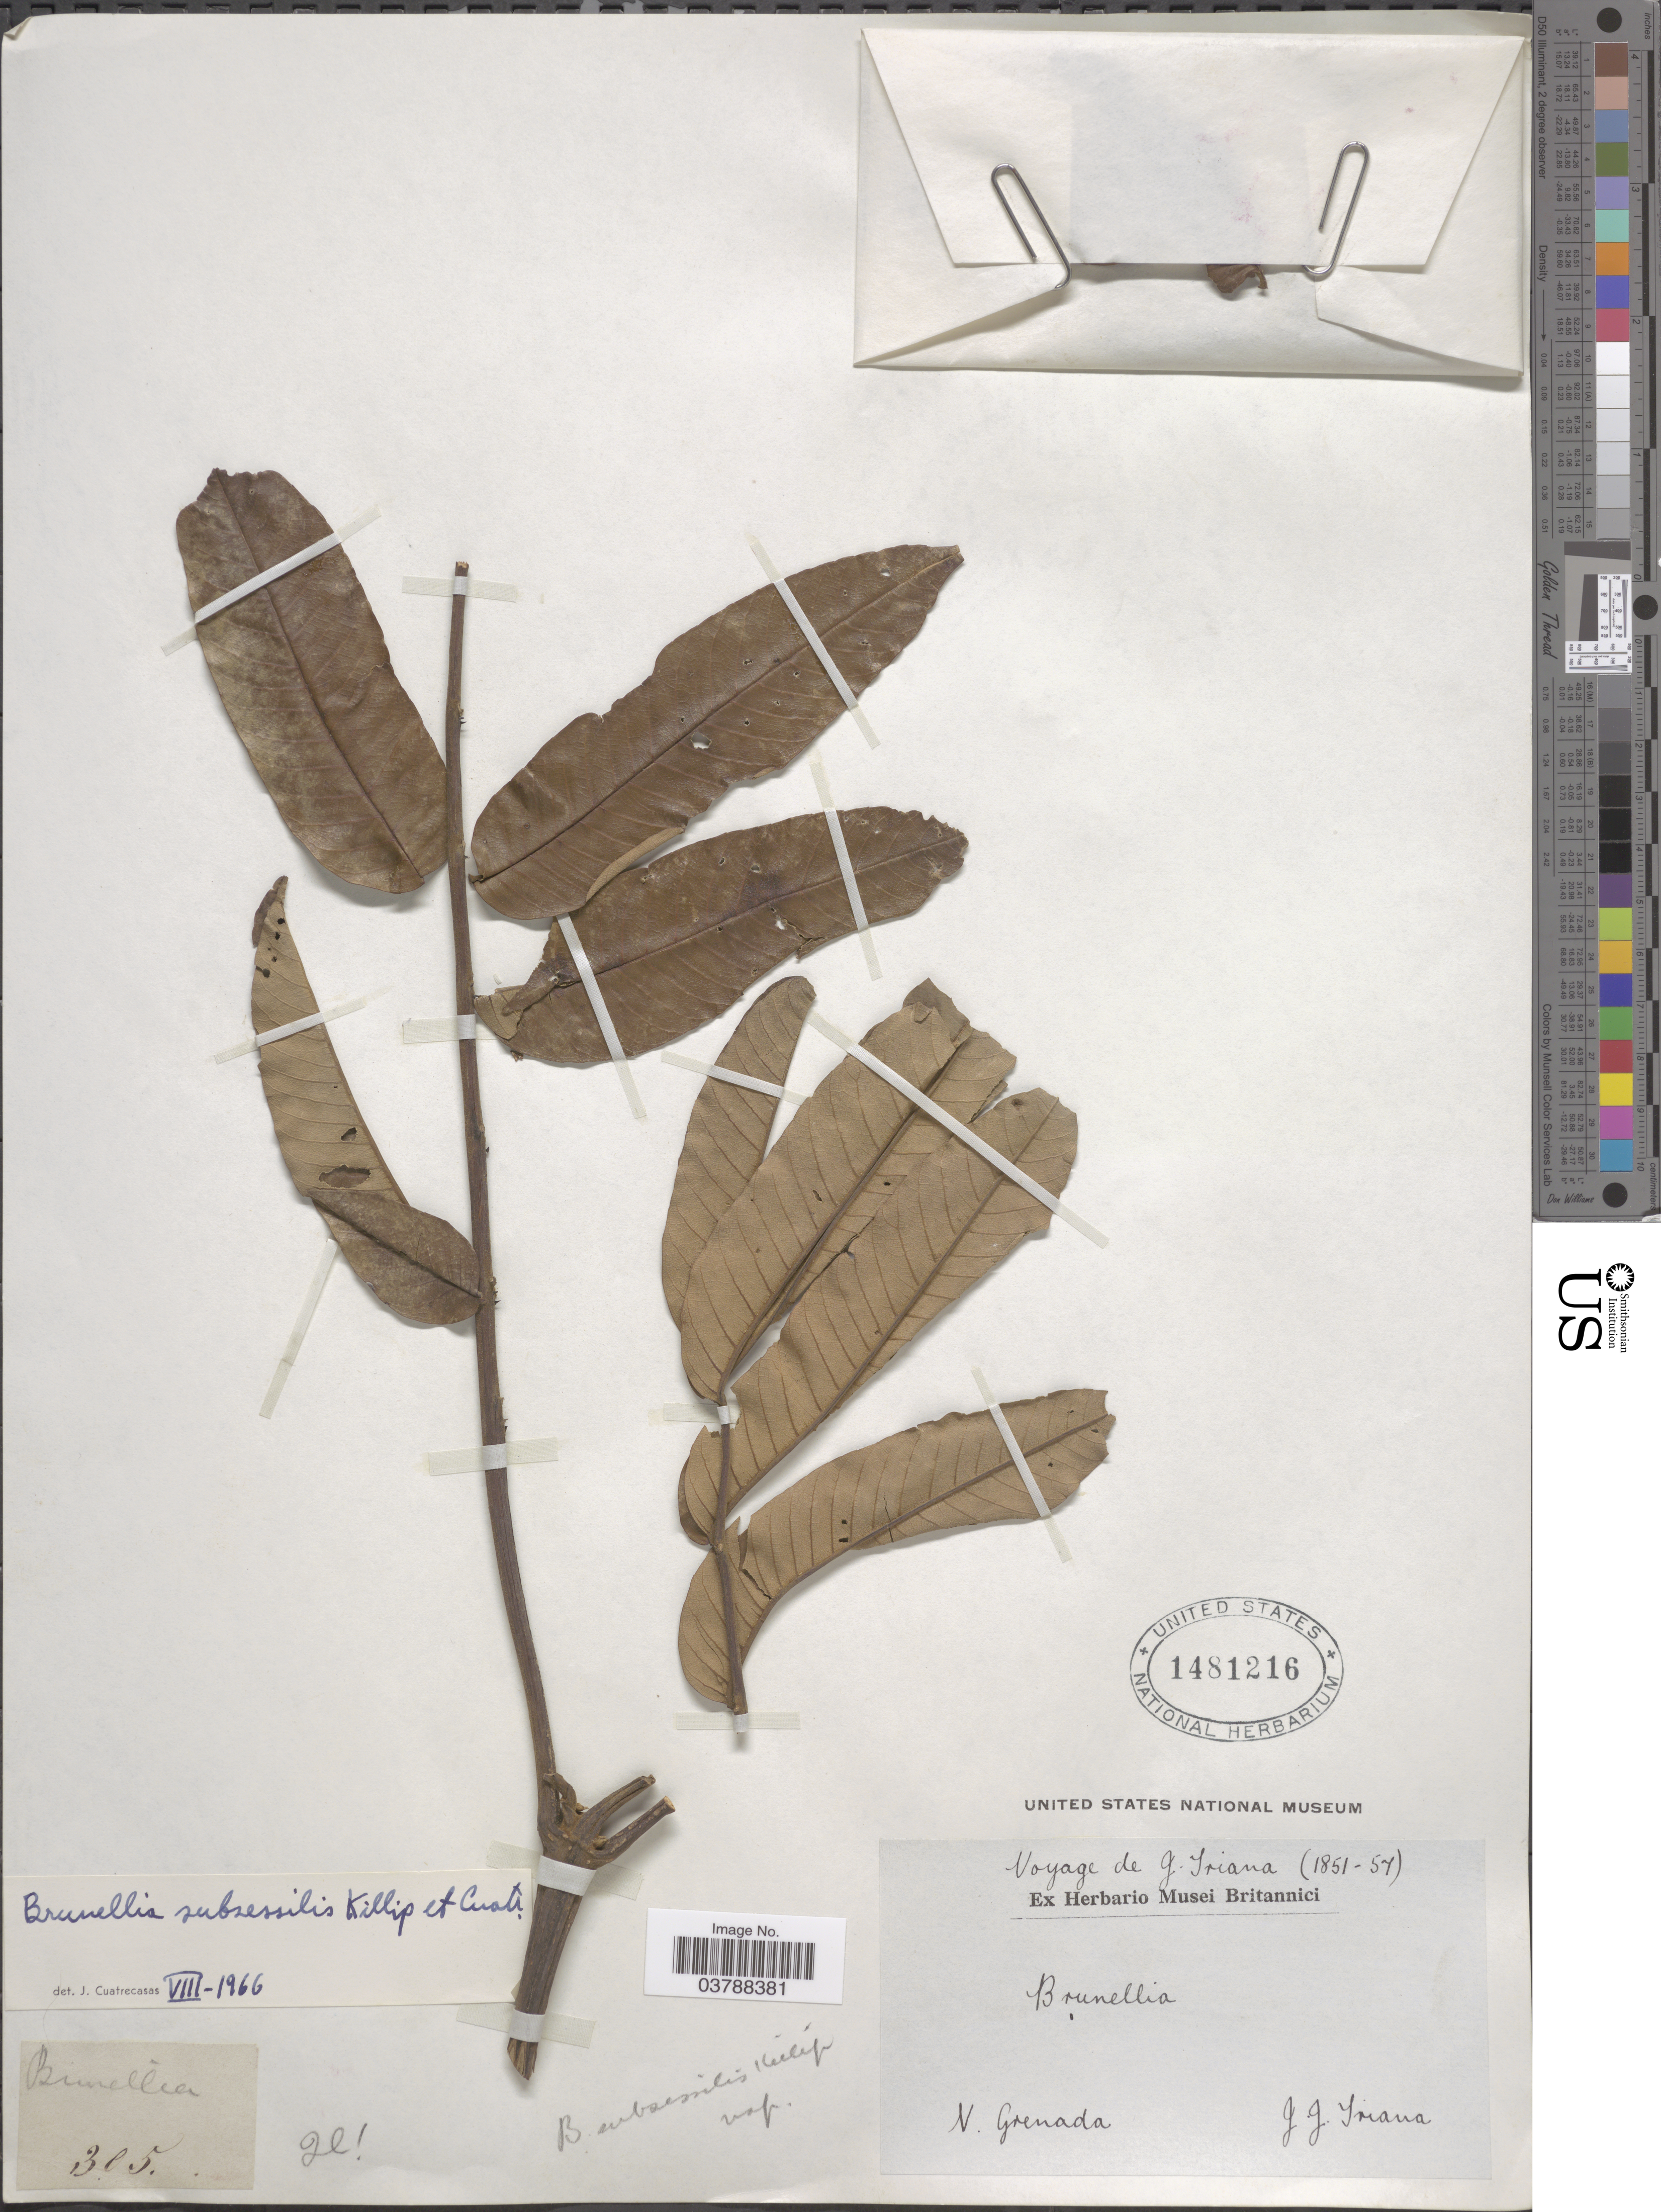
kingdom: Plantae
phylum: Tracheophyta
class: Magnoliopsida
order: Oxalidales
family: Brunelliaceae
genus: Brunellia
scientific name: Brunellia subsessilis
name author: Killip & Cuatrec.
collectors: J. J. Triana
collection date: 1851/1857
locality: N. Grenada.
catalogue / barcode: US 1481216